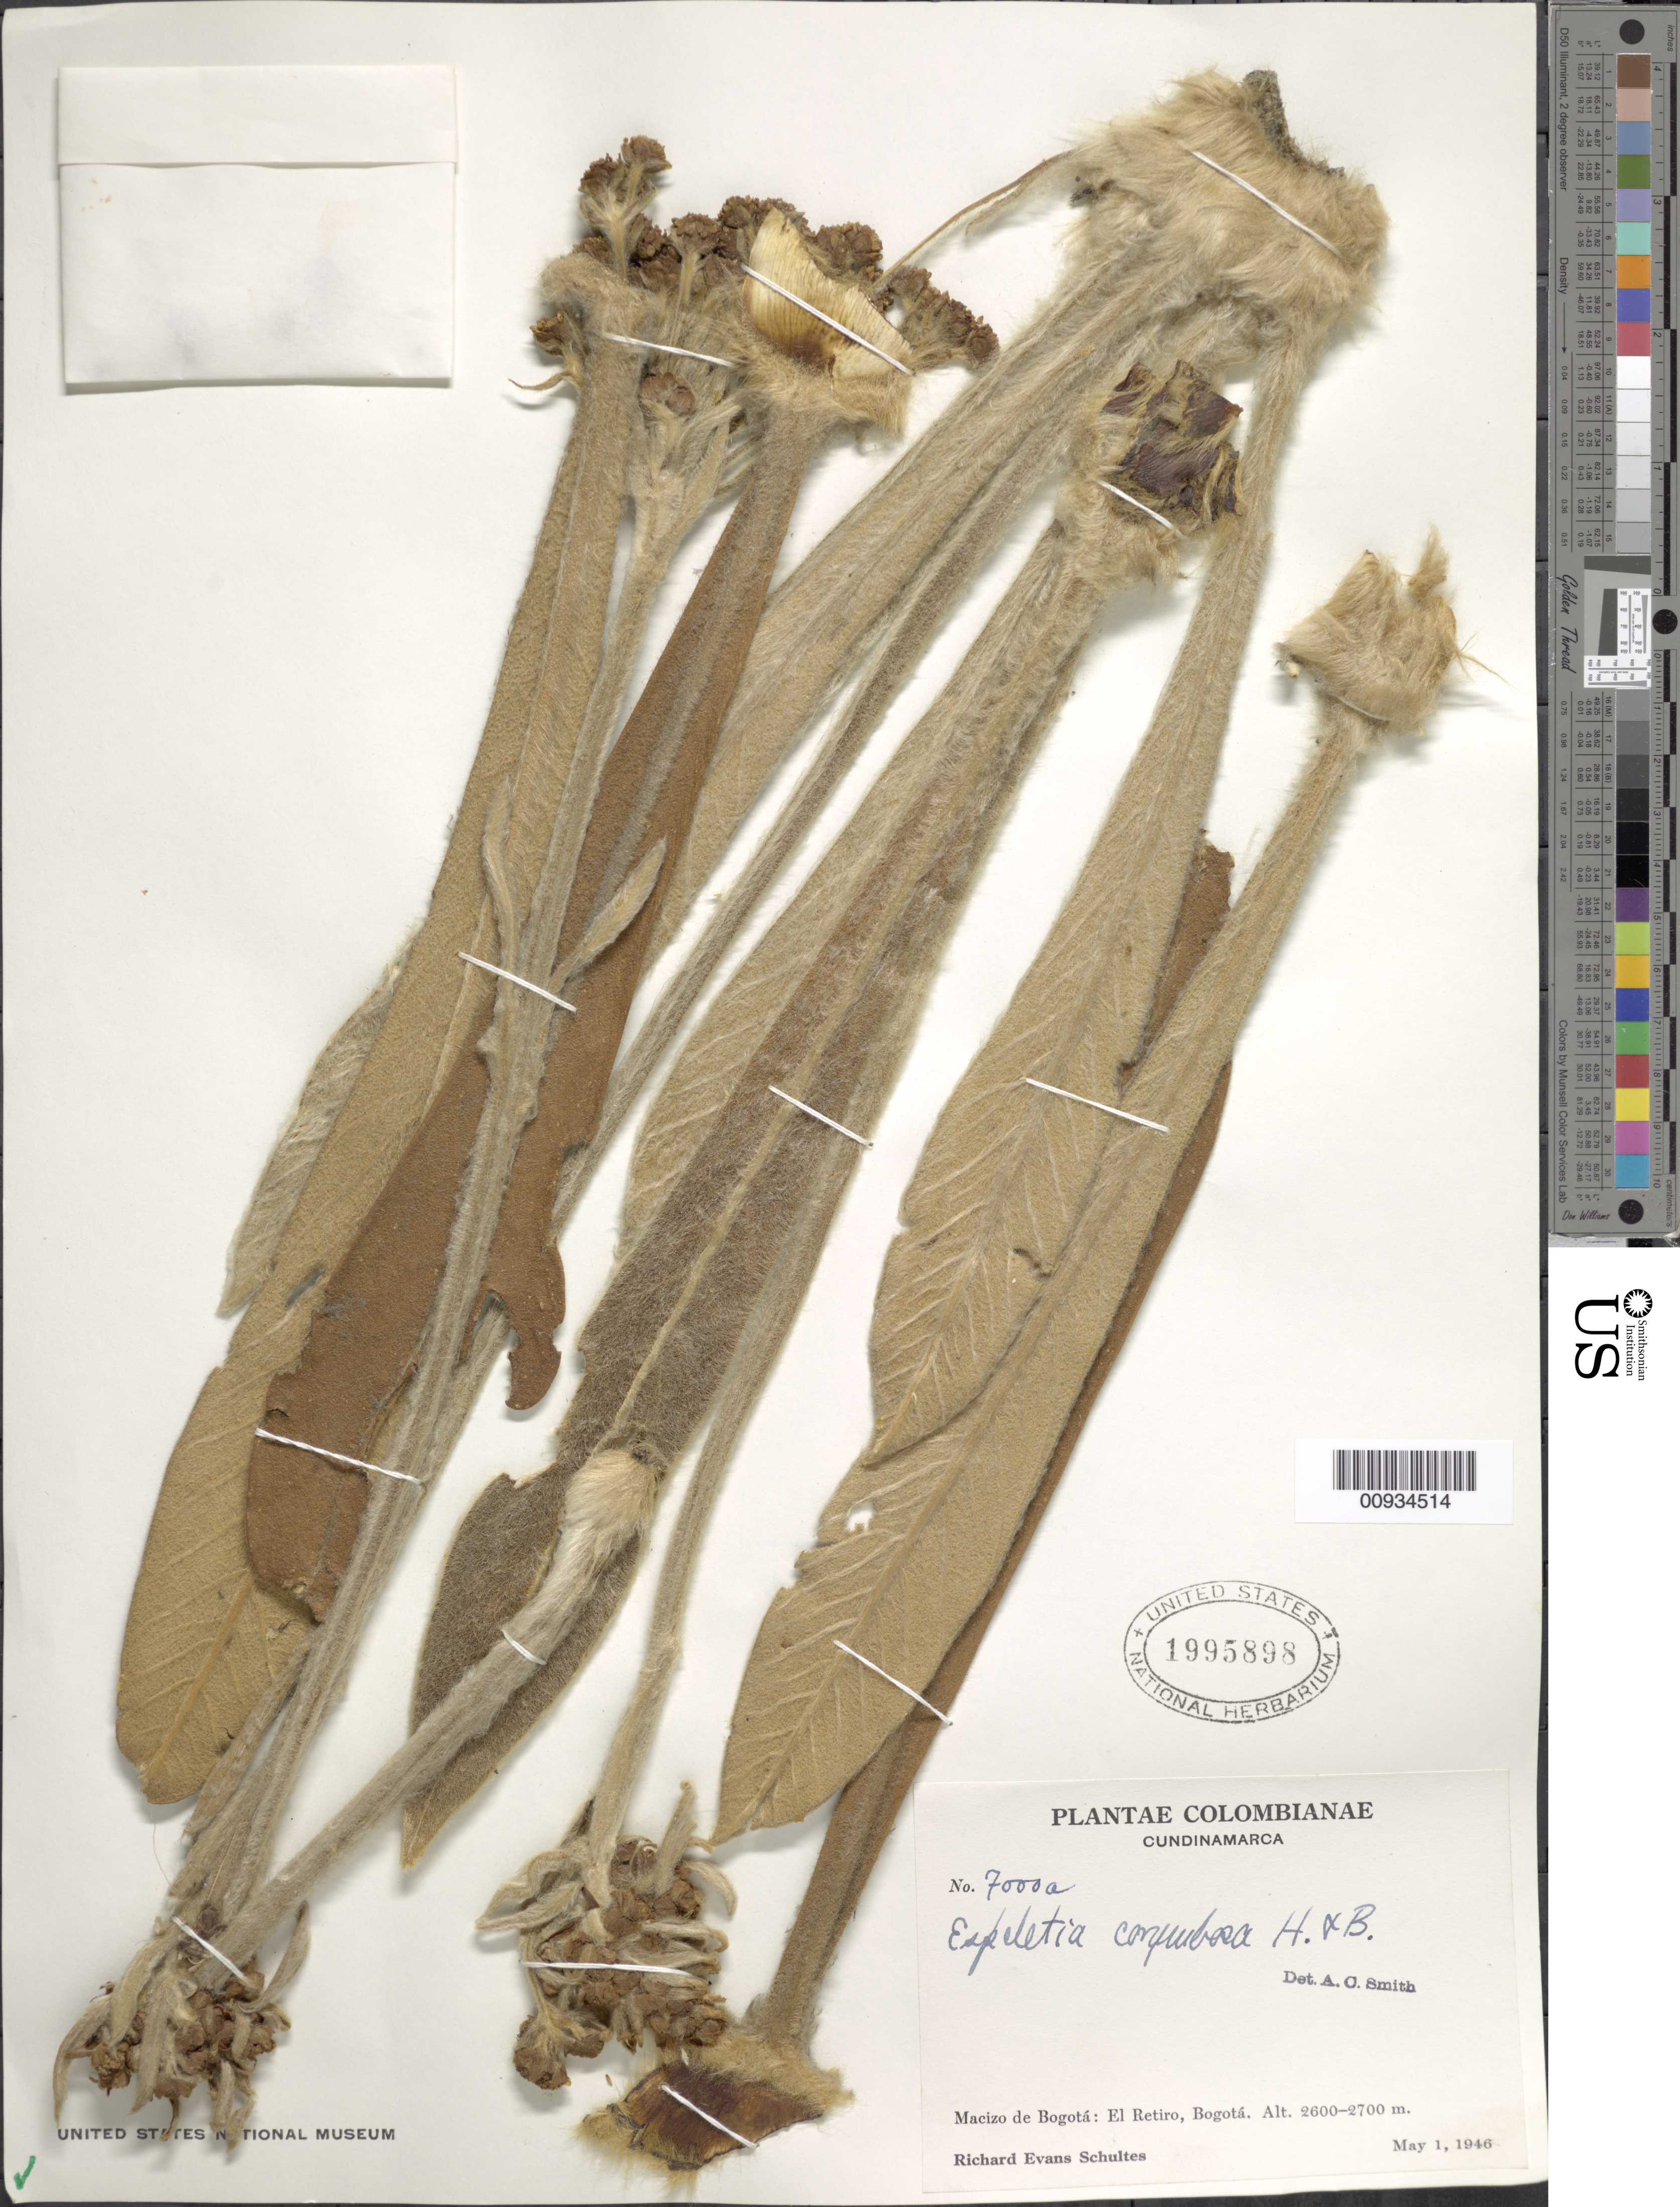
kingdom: Plantae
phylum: Tracheophyta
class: Magnoliopsida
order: Asterales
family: Asteraceae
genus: Espeletiopsis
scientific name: Espeletiopsis corymbosa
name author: (Humb. & Bonpl.) Cuatrec.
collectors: R. E. Schultes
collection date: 1946-05-01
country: Colombia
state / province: Cundinamarca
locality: Macizo de Bogotá, El Retiro.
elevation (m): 2600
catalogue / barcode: US 1995898